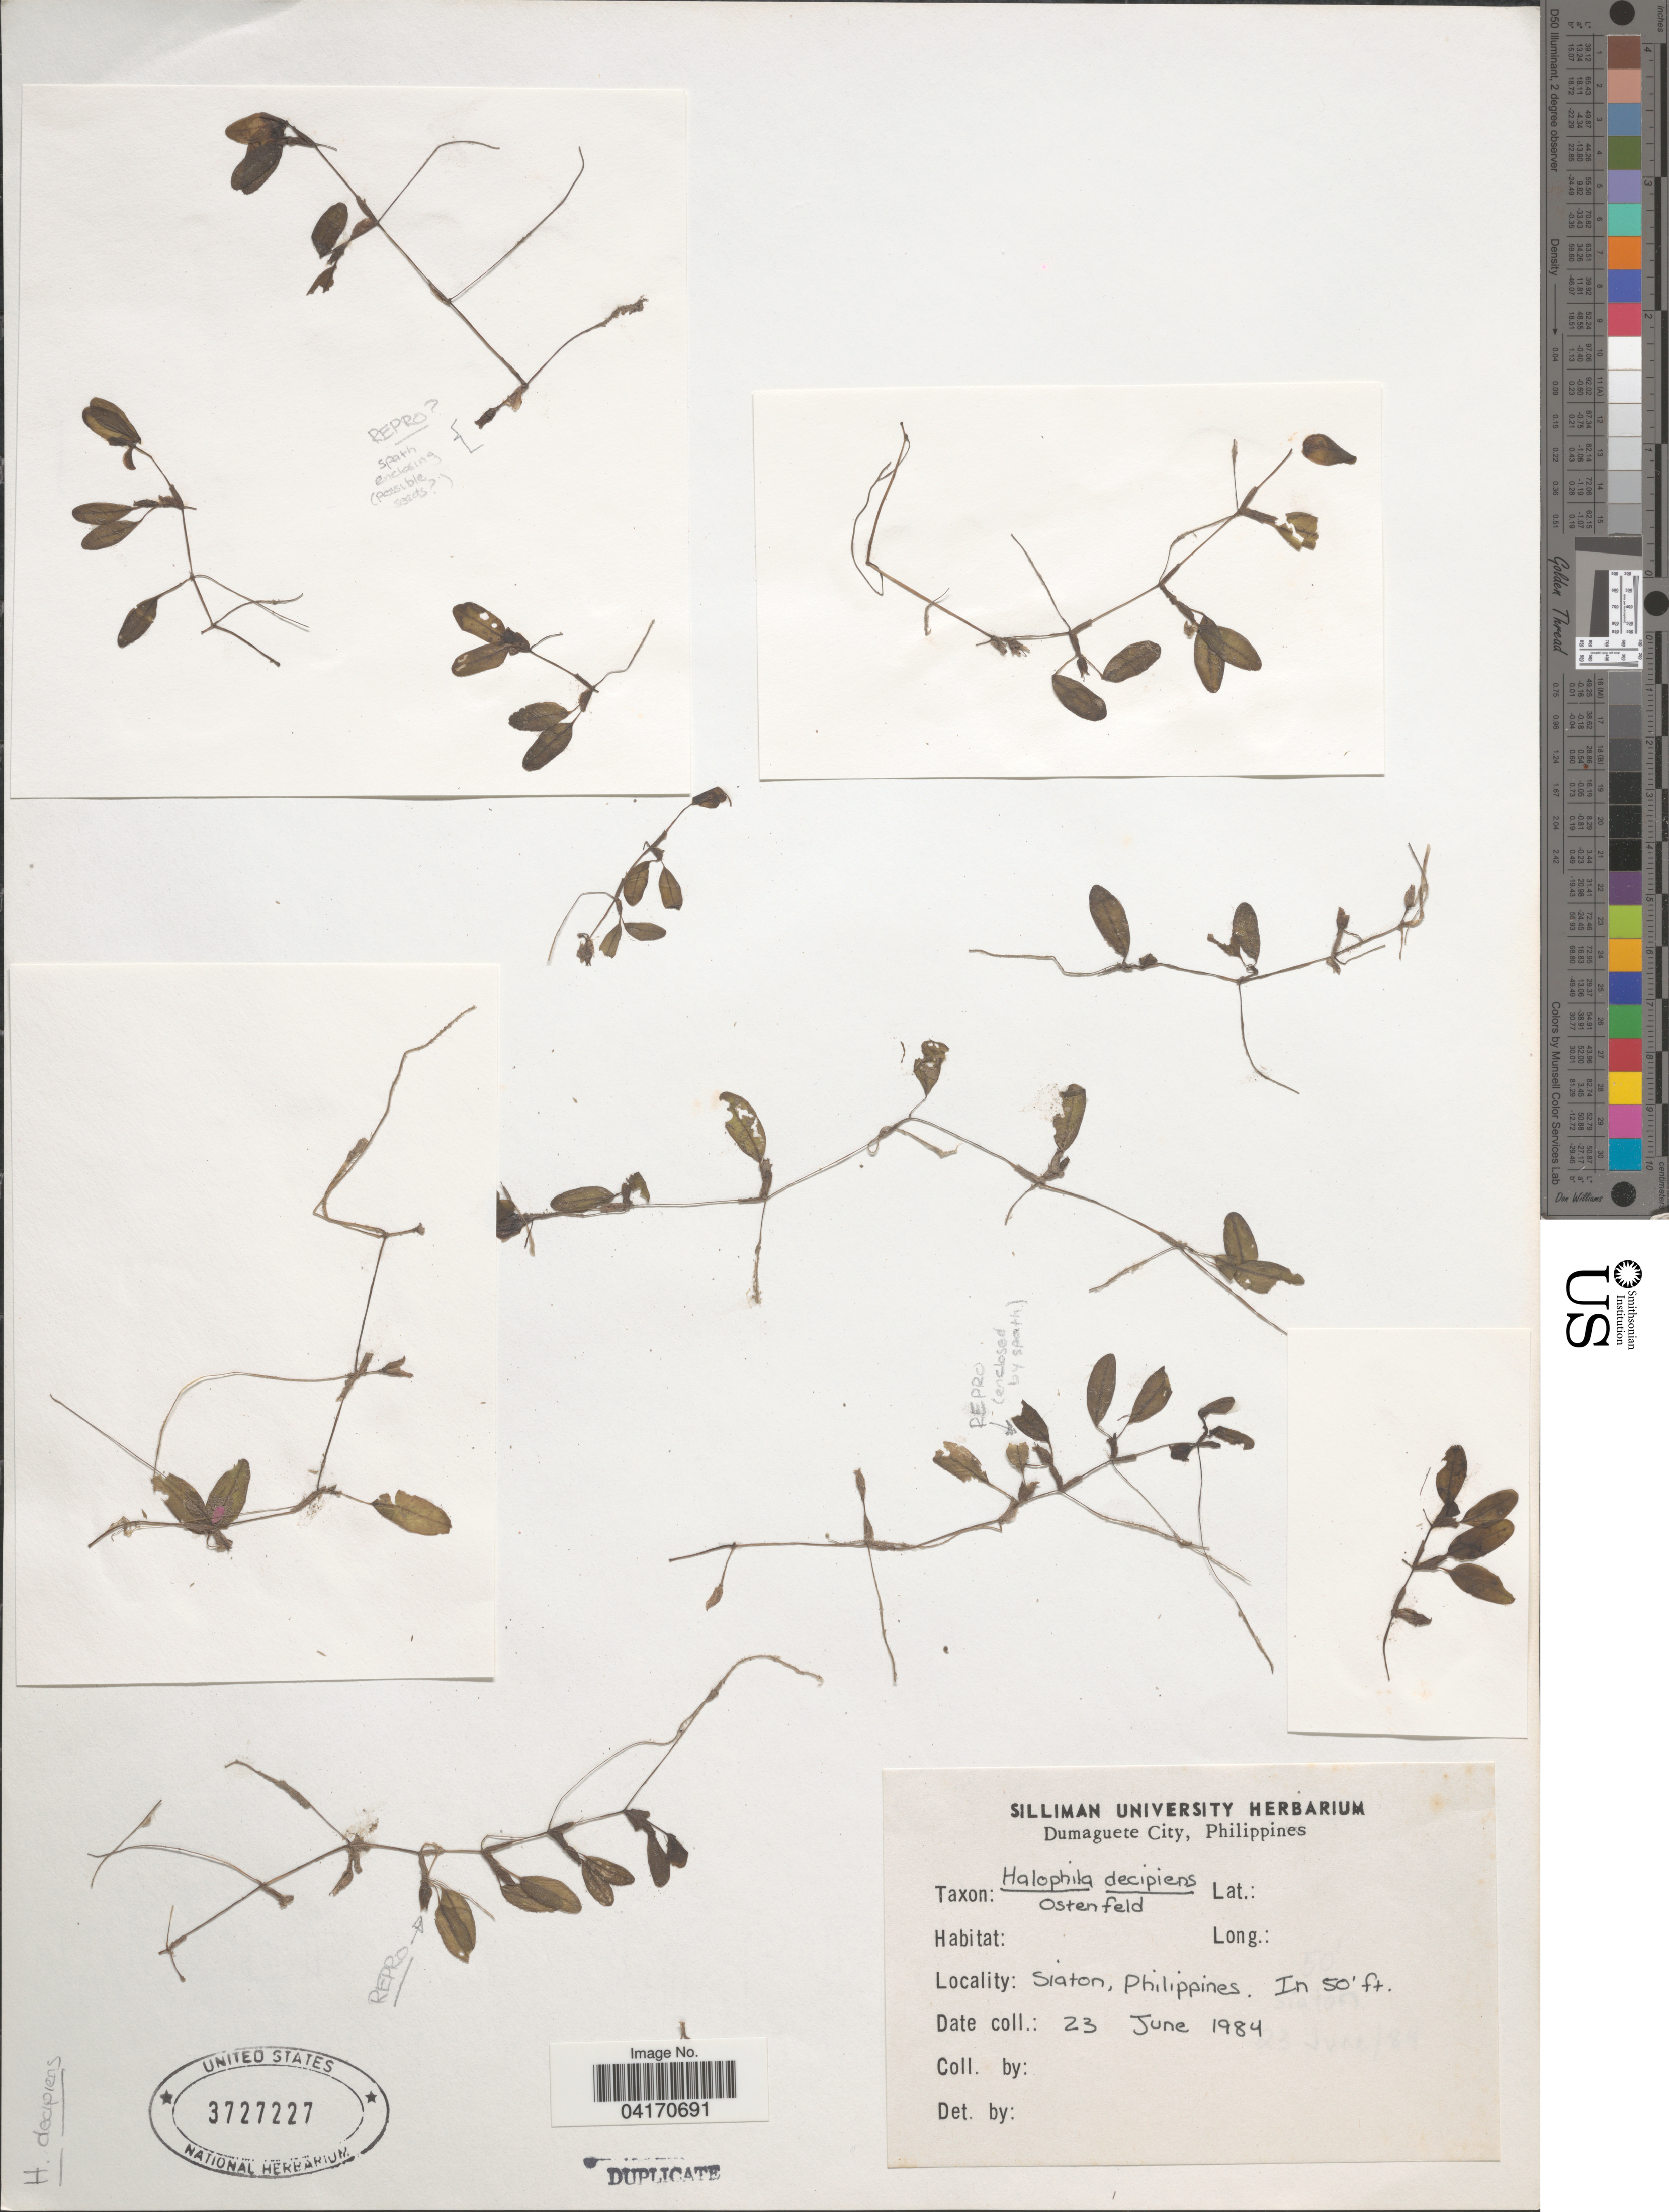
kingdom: Plantae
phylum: Tracheophyta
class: Liliopsida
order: Alismatales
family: Hydrocharitaceae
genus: Halophila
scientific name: Halophila decipiens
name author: Ostenf.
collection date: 1984-06-23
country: Philippines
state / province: Central Visayas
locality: Siaton.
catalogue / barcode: US 3727227